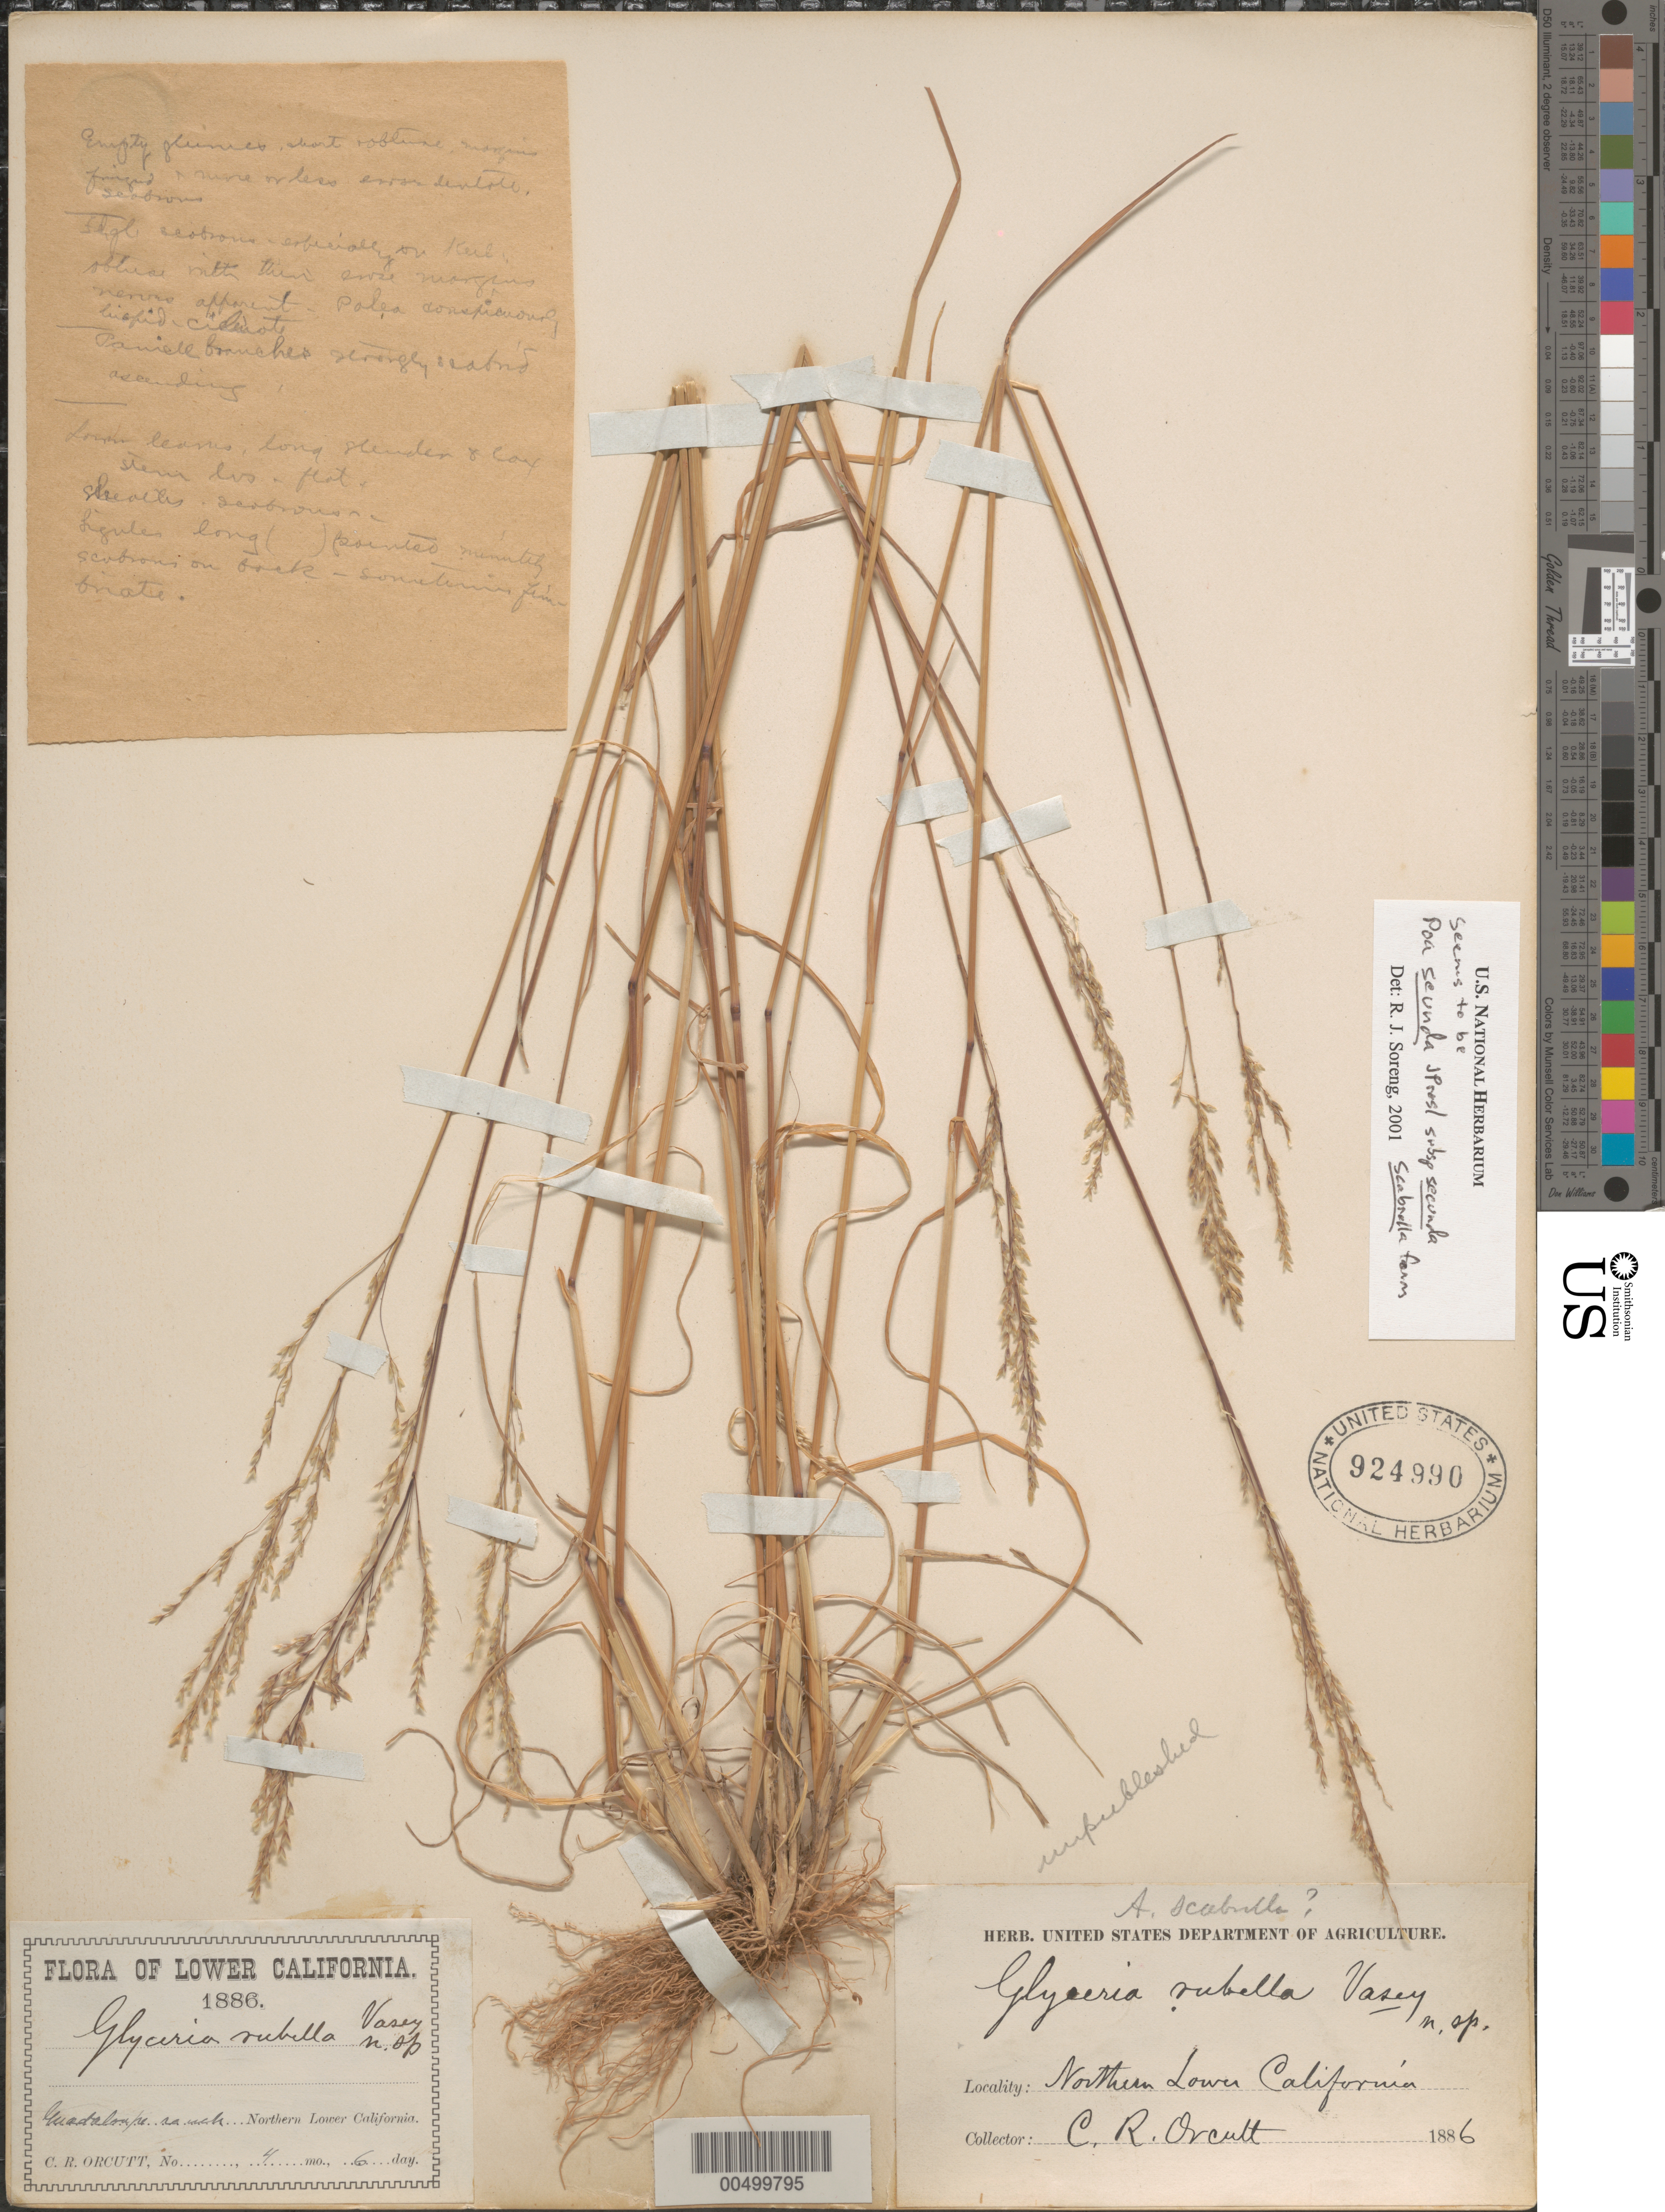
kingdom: Plantae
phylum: Tracheophyta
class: Liliopsida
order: Poales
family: Poaceae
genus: Poa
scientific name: Poa secunda subsp. secunda var. scabrella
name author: (Thurb.) Soreng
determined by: Soreng, Robert J., Research Associate (BOT), Smithsonian Institution - National Museum of Natural History (UNITED STATES)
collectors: C. R. Orcutt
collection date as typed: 6 Apr 1886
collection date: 1886-04-06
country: Mexico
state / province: Baja California Norte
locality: Guadaloupe Ranch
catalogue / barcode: US 924990